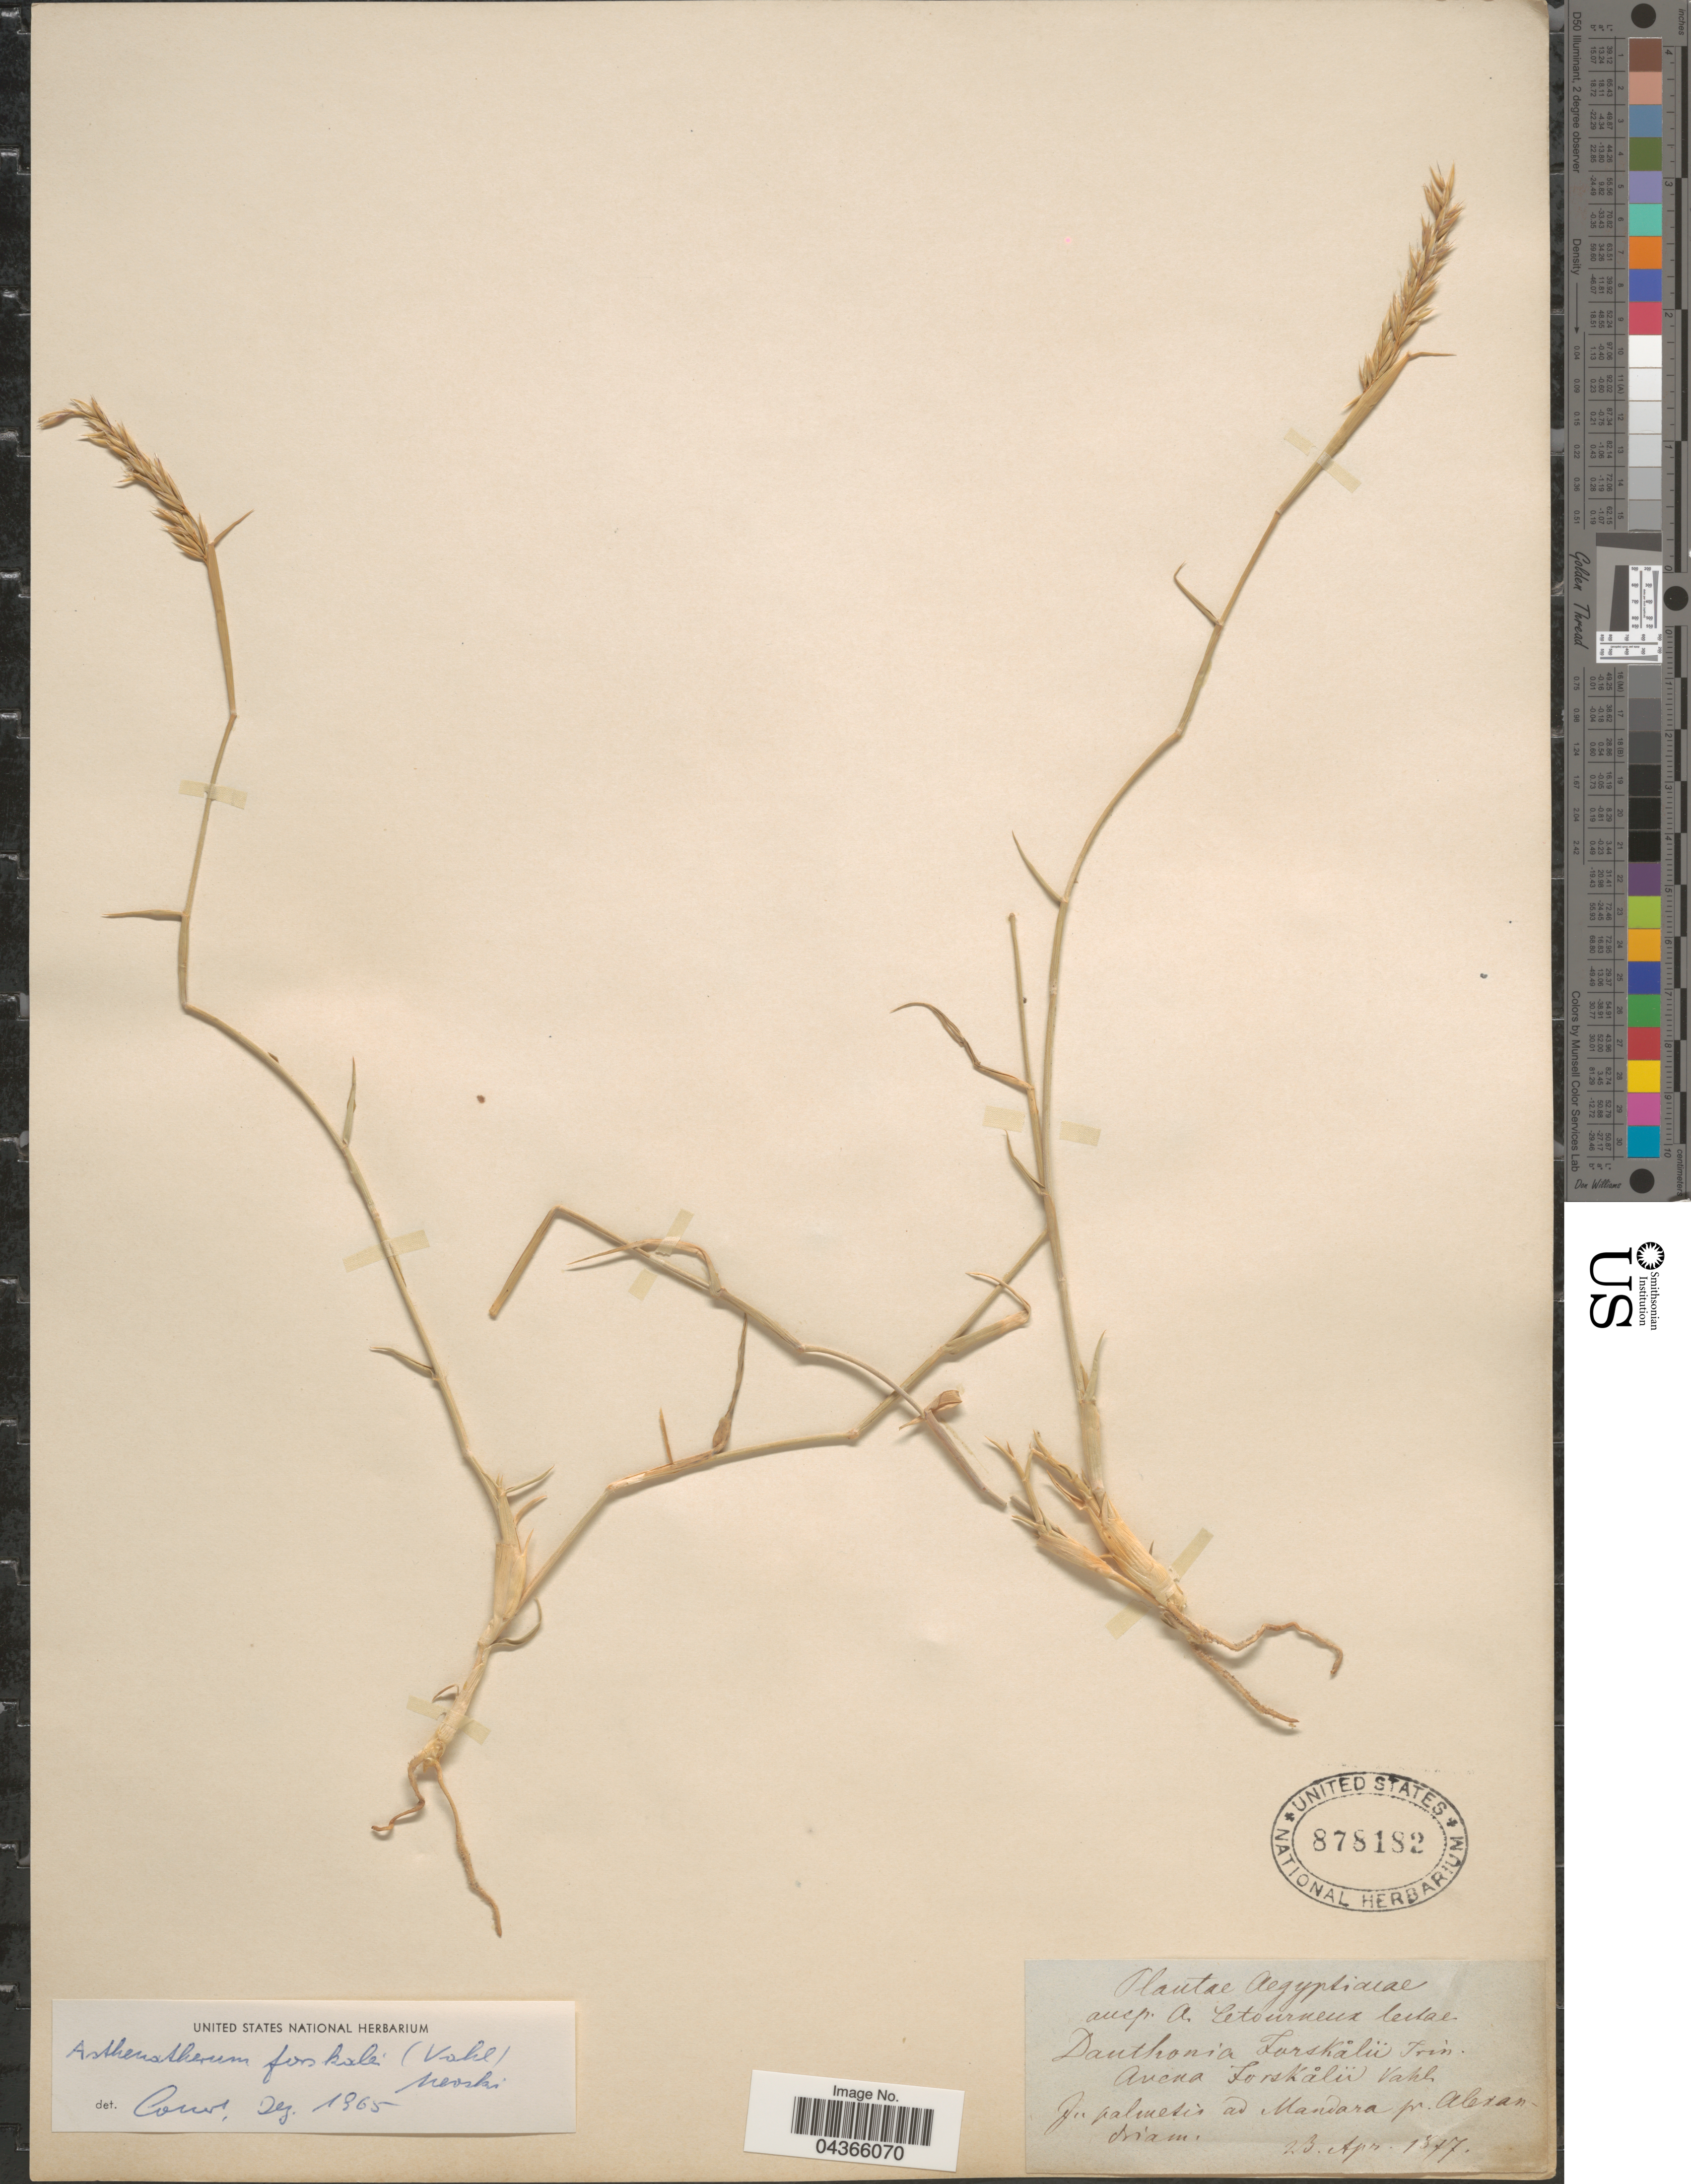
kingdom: Plantae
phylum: Tracheophyta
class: Liliopsida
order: Poales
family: Poaceae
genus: Centropodia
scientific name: Centropodia forsskalii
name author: (Vahl) Cope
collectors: A. Letourneux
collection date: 1877-04-23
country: Egypt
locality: Aegyptiacae. In palmetis ad Mandara pr. Alexandriam.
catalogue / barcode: US 878182